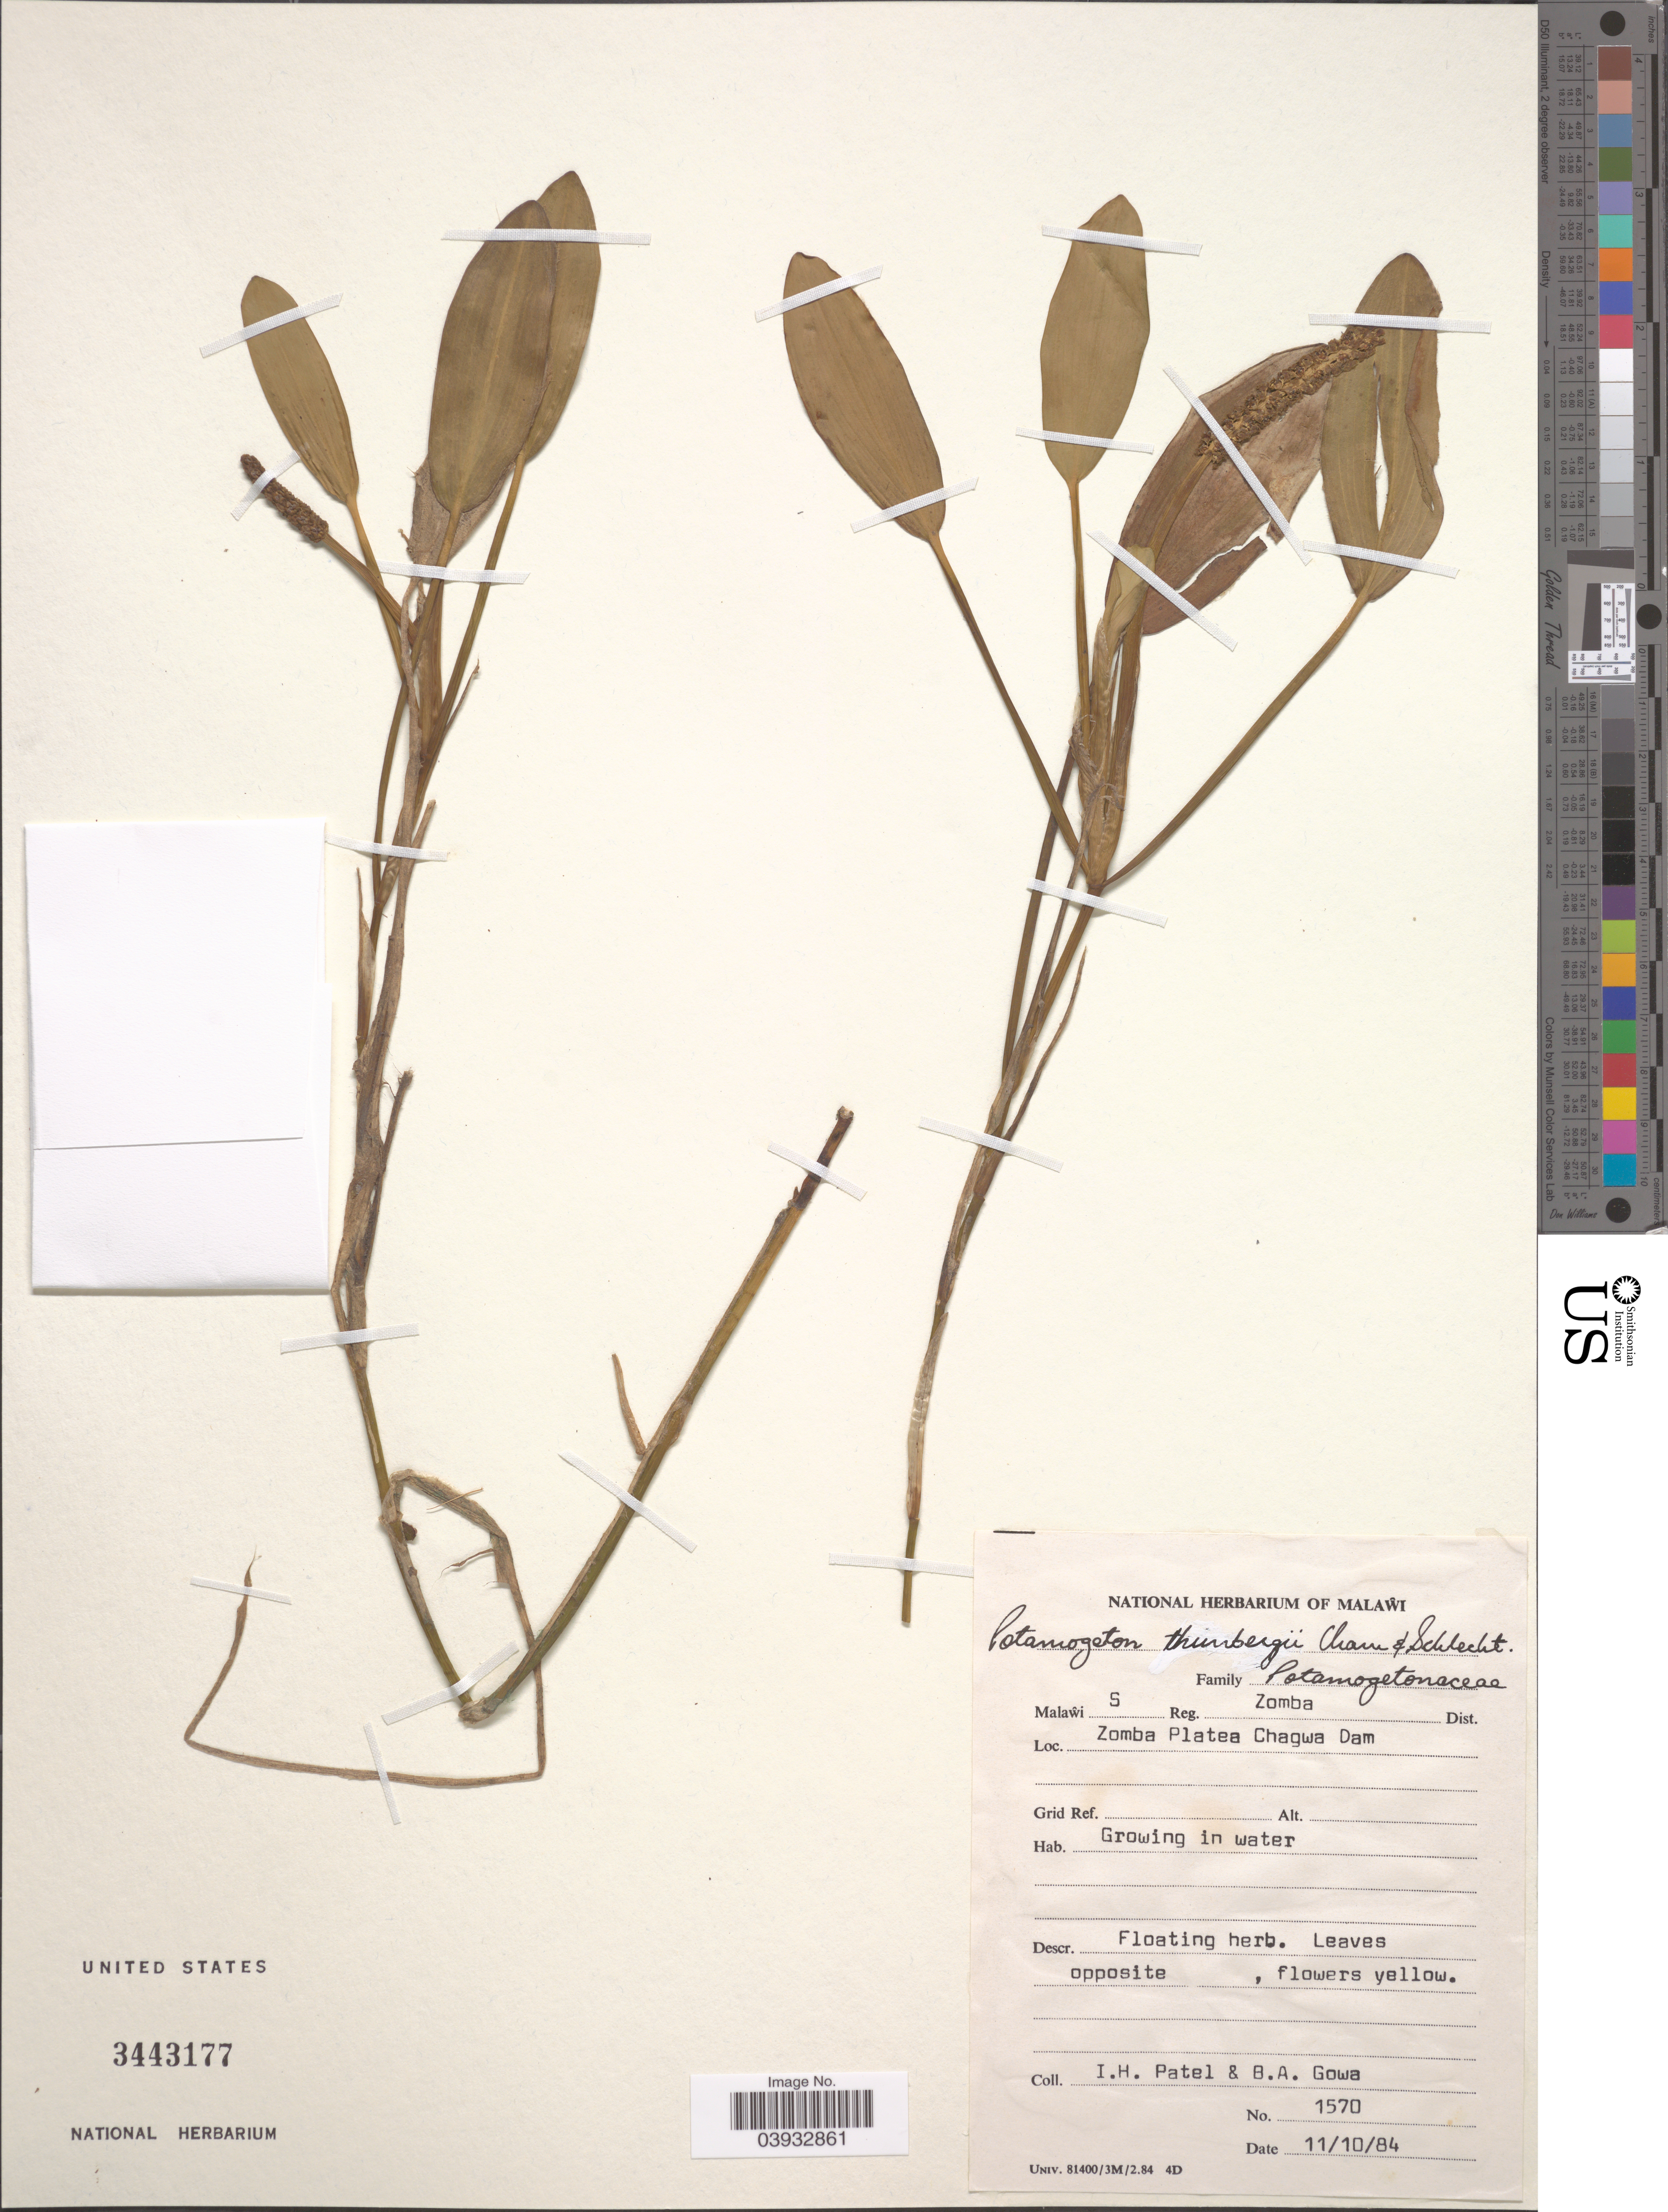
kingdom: Plantae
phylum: Tracheophyta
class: Liliopsida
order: Alismatales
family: Potamogetonaceae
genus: Potamogeton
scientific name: Potamogeton thunbergii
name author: Cham. & Schltdl.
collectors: I. Patel & B. Gowa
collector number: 1570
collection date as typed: Transcribed d/m/y: 11/10/84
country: Malawi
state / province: Southern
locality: Malaŵi S Reg. Zomba Dist. Zomba Platea Chagwa Dam.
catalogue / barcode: US 3443177